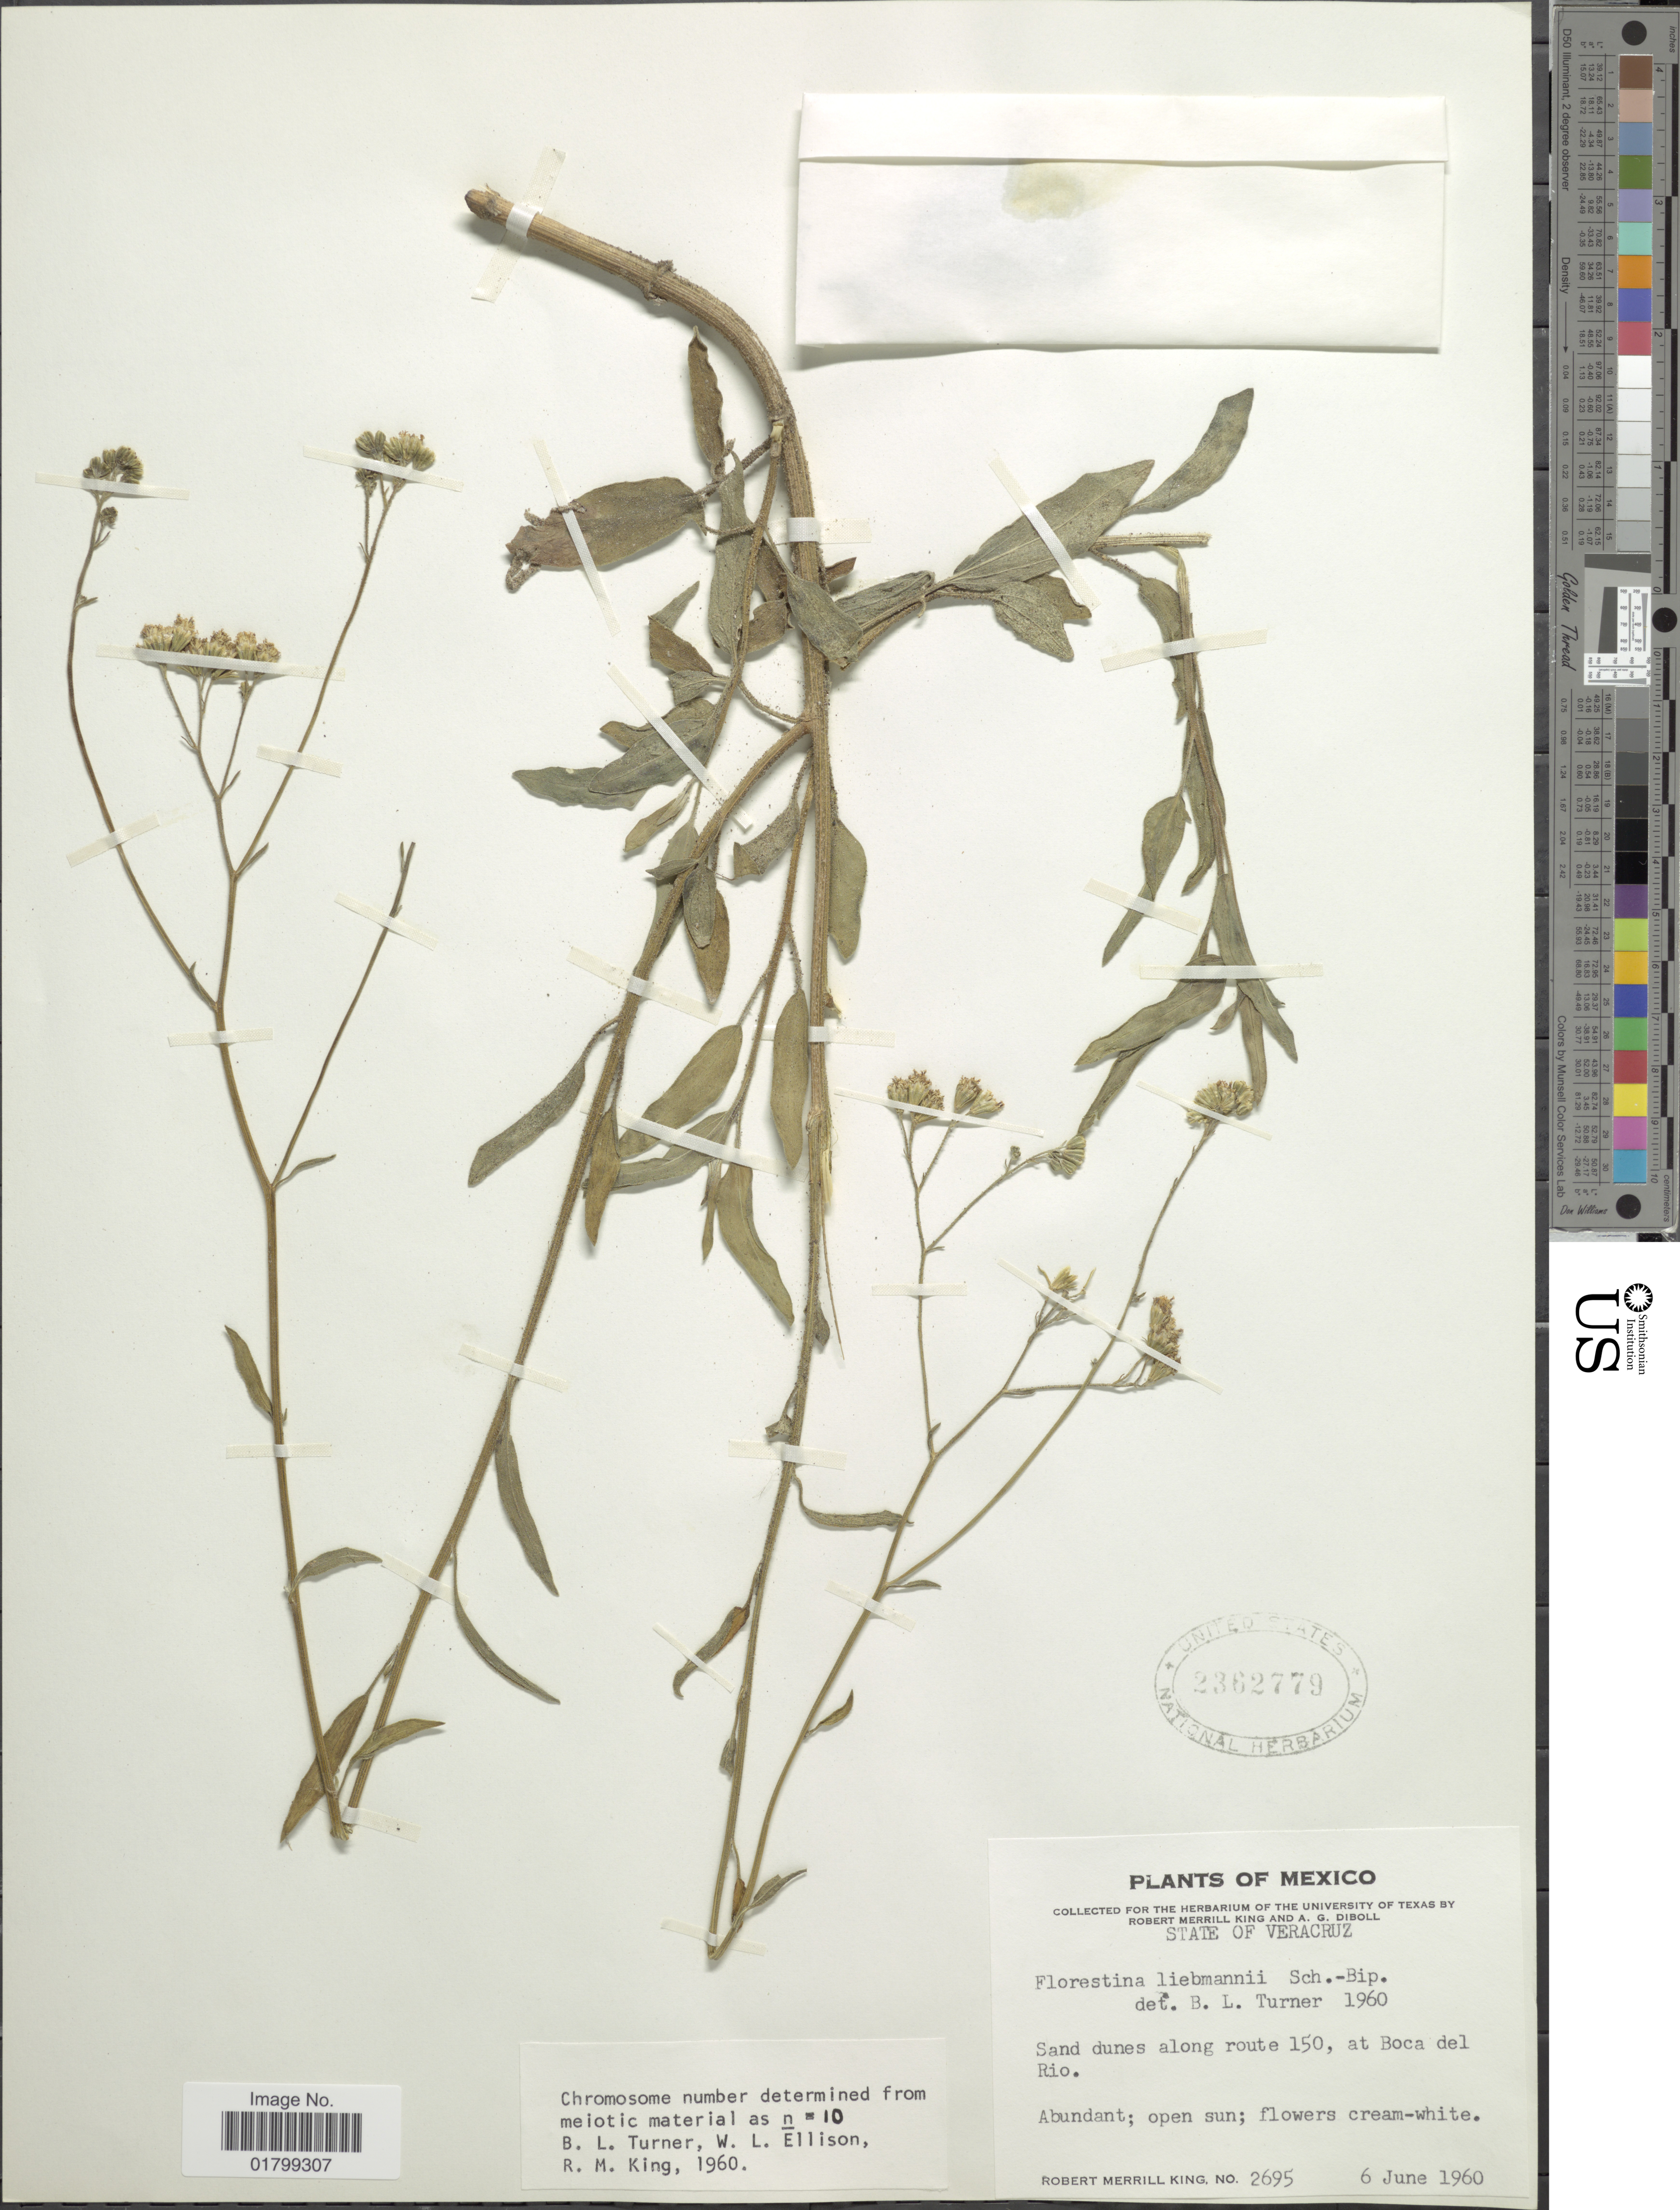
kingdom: Plantae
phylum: Tracheophyta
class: Magnoliopsida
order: Asterales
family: Asteraceae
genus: Florestina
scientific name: Florestina liebmannii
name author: Sch. Bip. ex Greenm.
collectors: R. M. King & A. Diboll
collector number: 2695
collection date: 1960-06-06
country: Mexico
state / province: Veracruz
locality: Sand dunes along route 150, at Boca del Rio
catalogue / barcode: US 2362779